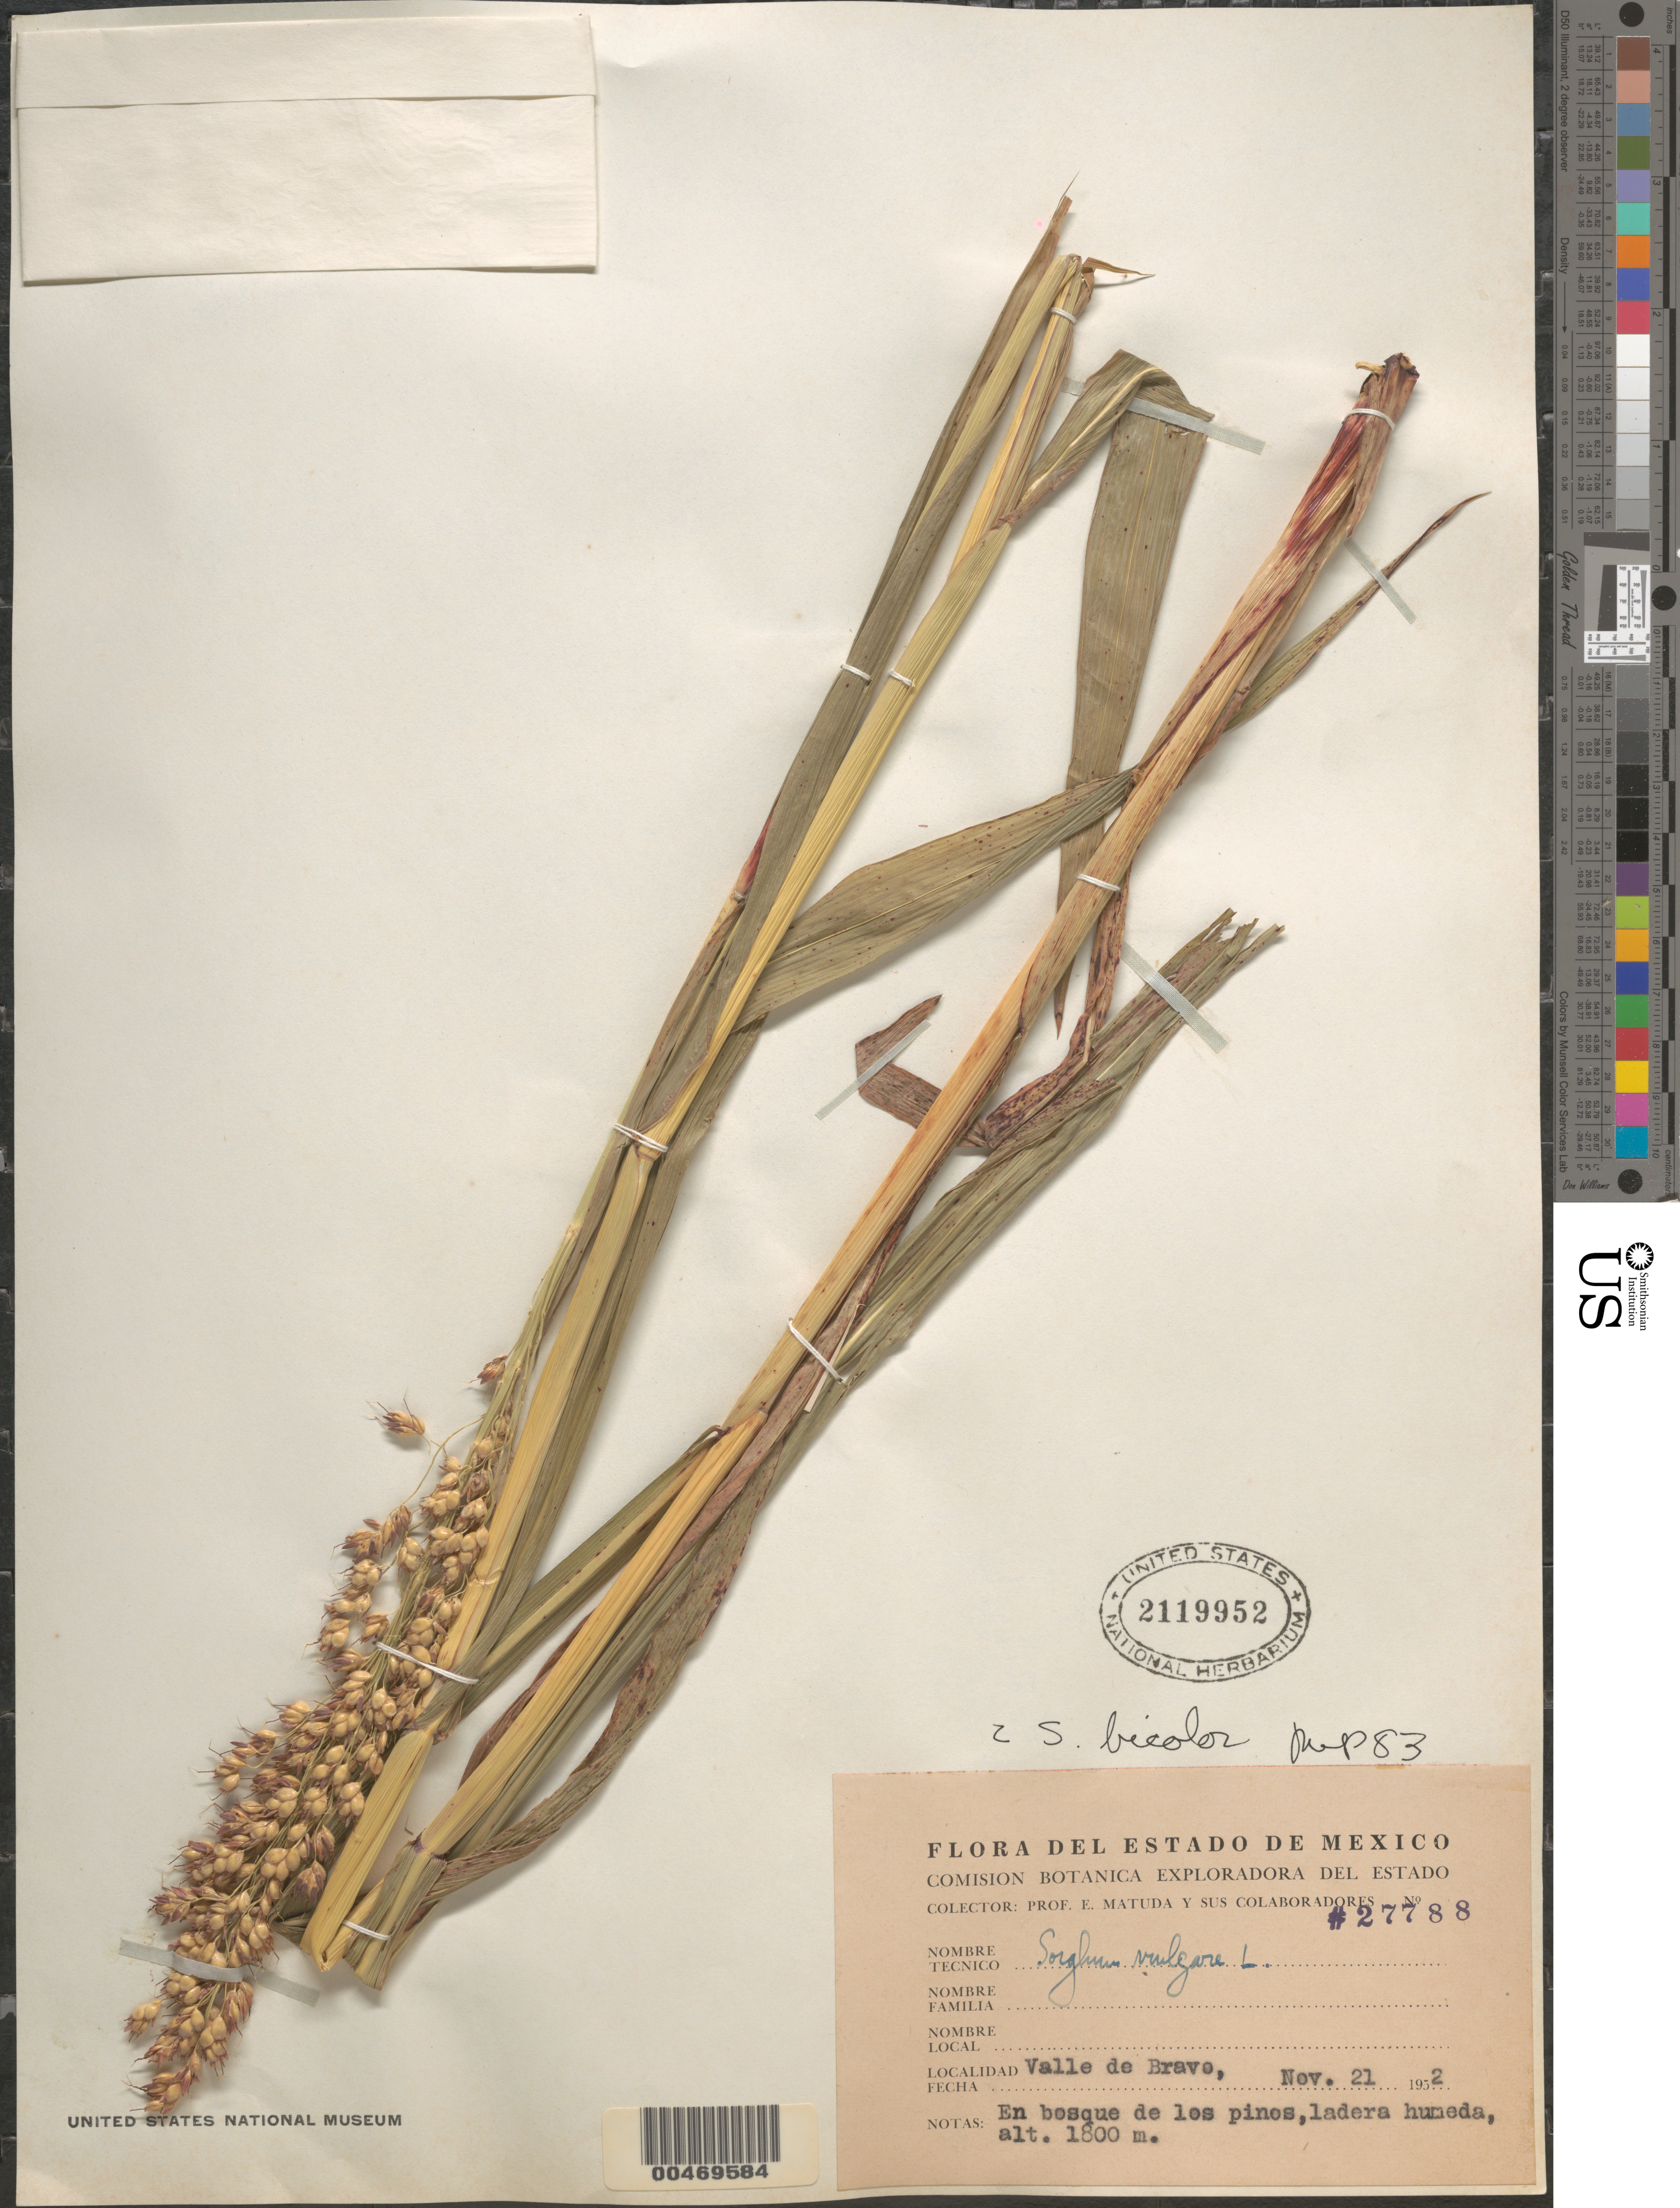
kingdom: Plantae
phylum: Tracheophyta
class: Liliopsida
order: Poales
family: Poaceae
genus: Sorghum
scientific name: Sorghum bicolor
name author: (L.) Moench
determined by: Pohl, R. W.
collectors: E. Matuda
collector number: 27788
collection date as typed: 21 Nov 1952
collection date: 1952-11-21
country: Mexico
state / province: México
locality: Valle de Bravo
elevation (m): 1800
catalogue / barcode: US 2119952